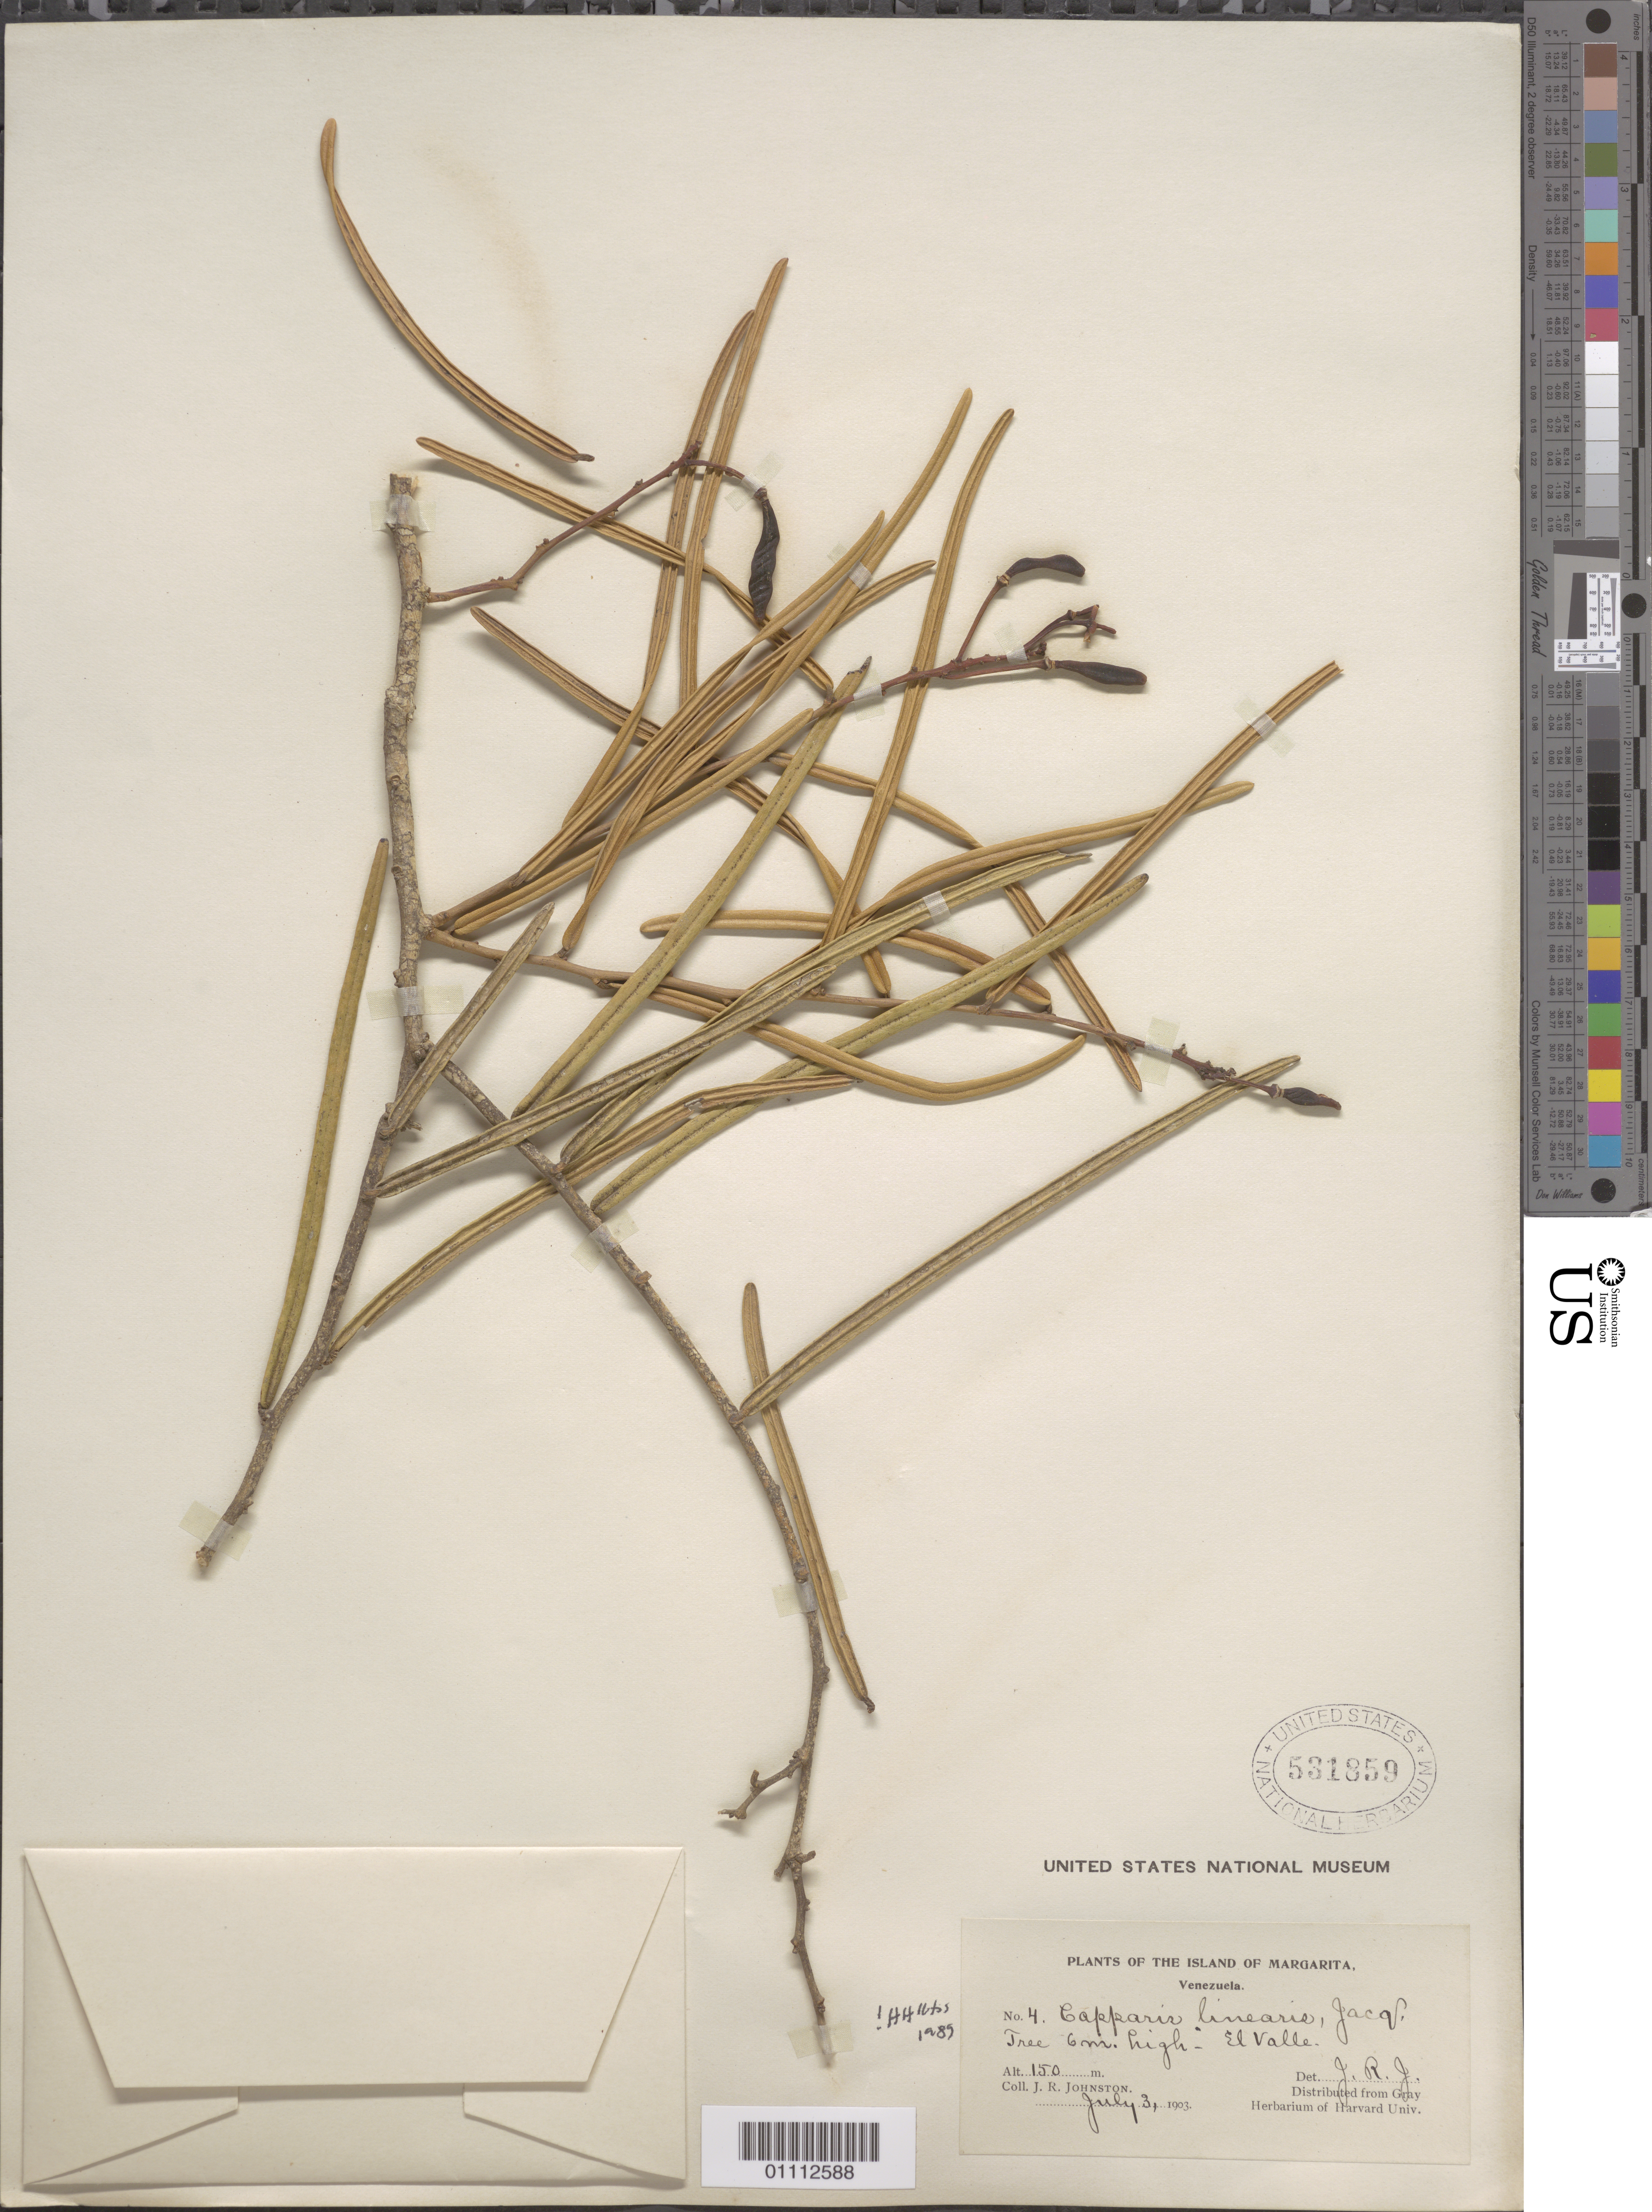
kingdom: Plantae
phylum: Tracheophyta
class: Magnoliopsida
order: Brassicales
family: Capparaceae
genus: Capparis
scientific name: Capparis linearis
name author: Jacq.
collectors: J. Johnston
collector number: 4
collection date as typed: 03 Jul 1903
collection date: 1903-07-03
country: Venezuela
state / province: Nueva Esparta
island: Margarita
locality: El Valle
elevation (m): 150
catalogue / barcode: US 531959